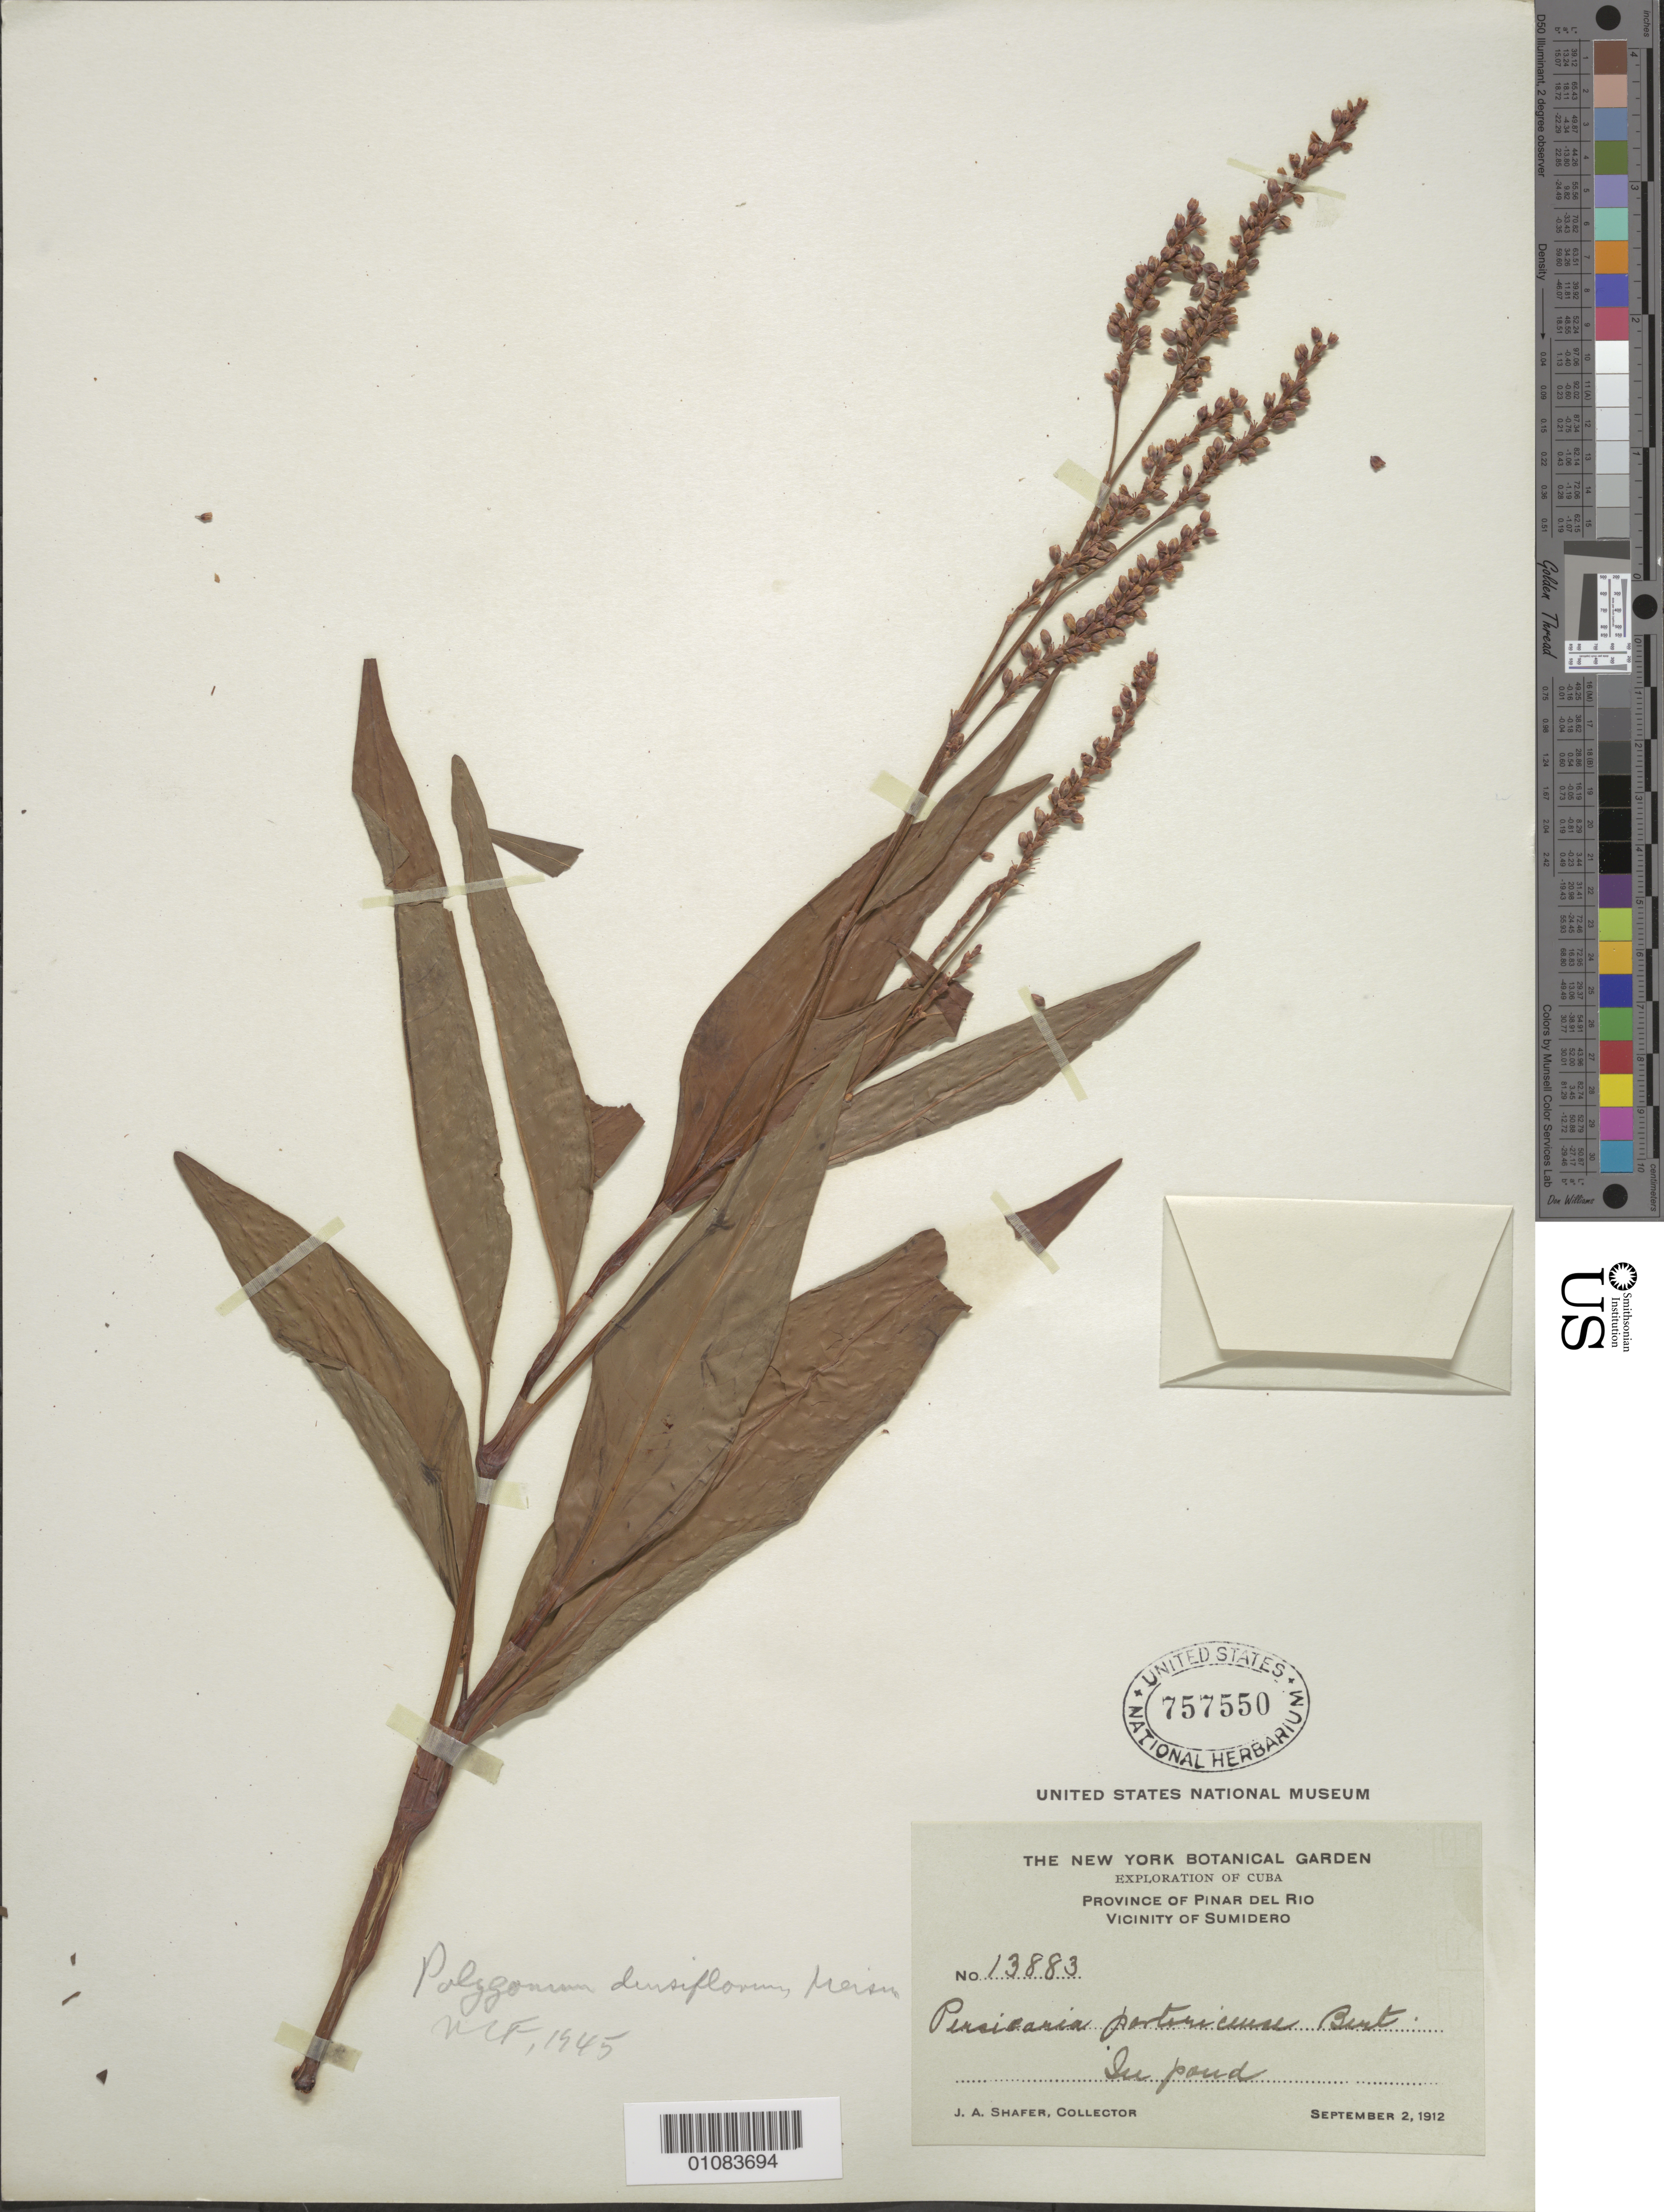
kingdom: Plantae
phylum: Tracheophyta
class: Magnoliopsida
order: Caryophyllales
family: Polygonaceae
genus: Polygonum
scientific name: Polygonum densiflorum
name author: Meisn.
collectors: J. A. Shafer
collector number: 13883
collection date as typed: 02 Sep 1912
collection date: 1912-09-02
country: Cuba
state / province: Pinar del Rio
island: Cuba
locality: Vicinity of Sumidero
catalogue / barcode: US 757550